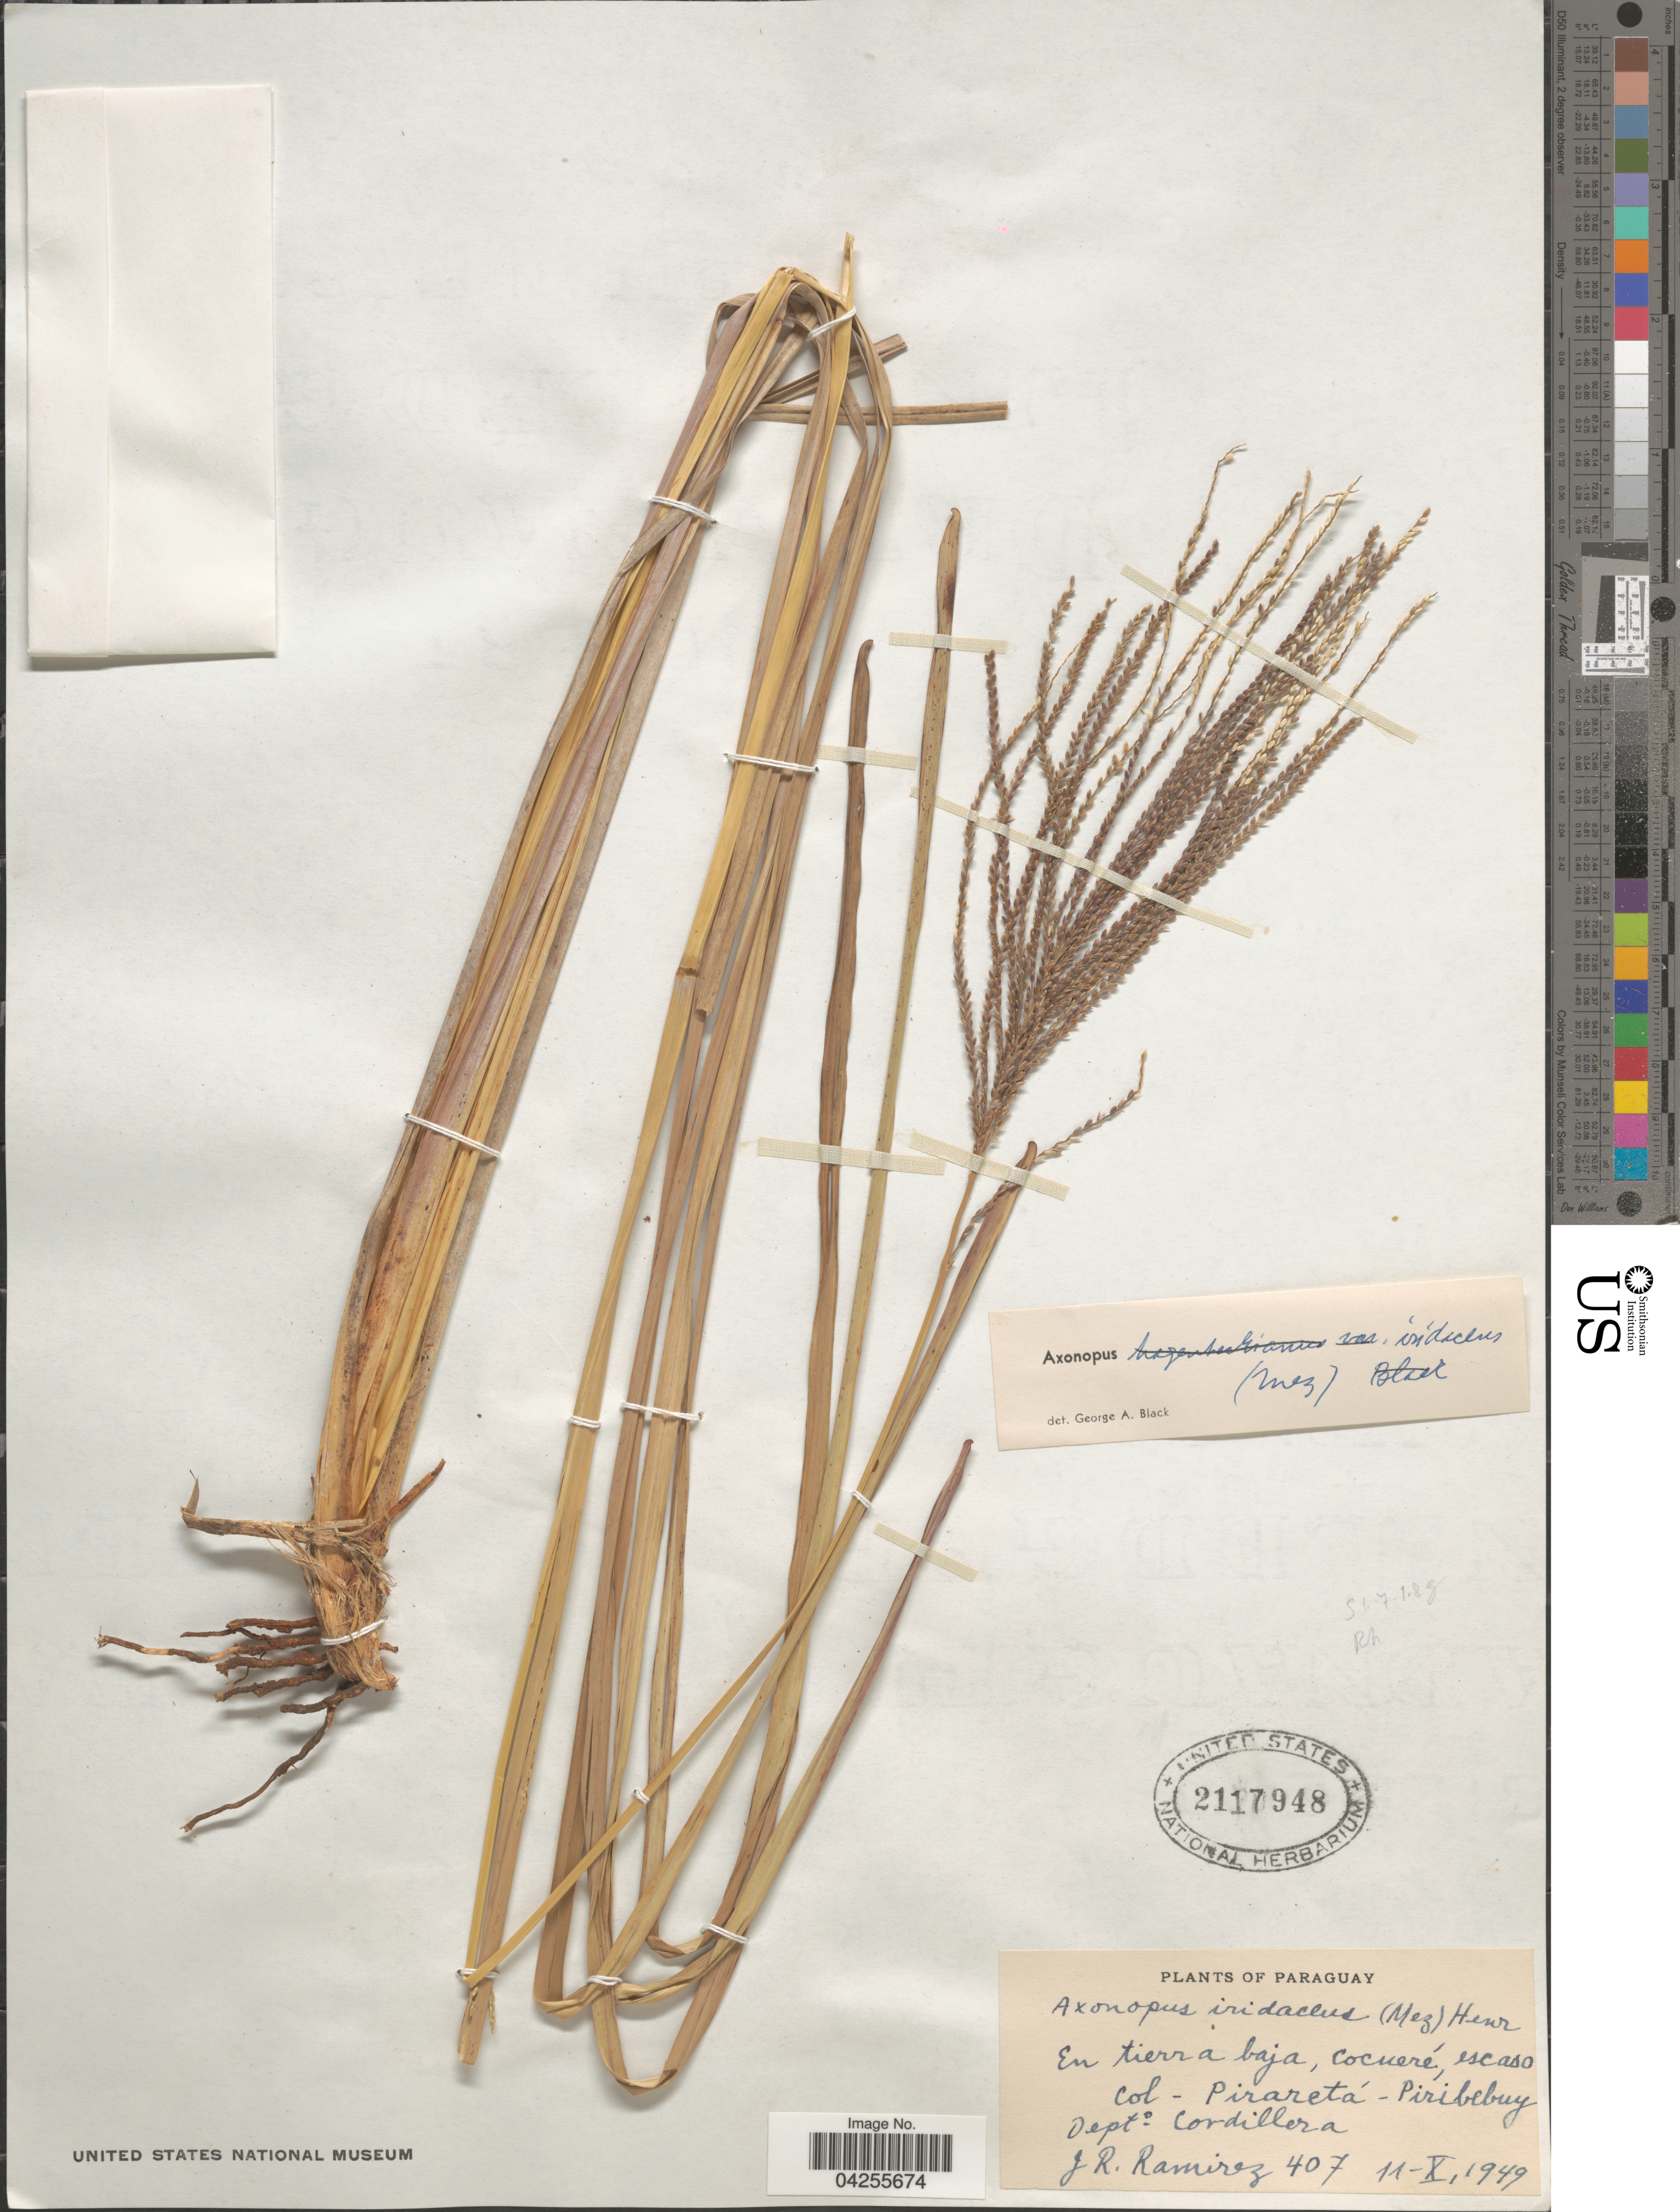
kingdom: Plantae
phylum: Tracheophyta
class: Liliopsida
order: Poales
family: Poaceae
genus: Axonopus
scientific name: Axonopus suffultus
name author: (Nees) Kuhlm.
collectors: J. Ramirez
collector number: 407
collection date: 1949-10-11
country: Paraguay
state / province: Cordillera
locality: Piraretá - Piribebuy. Dept° Cordillera.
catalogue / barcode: US 2117948